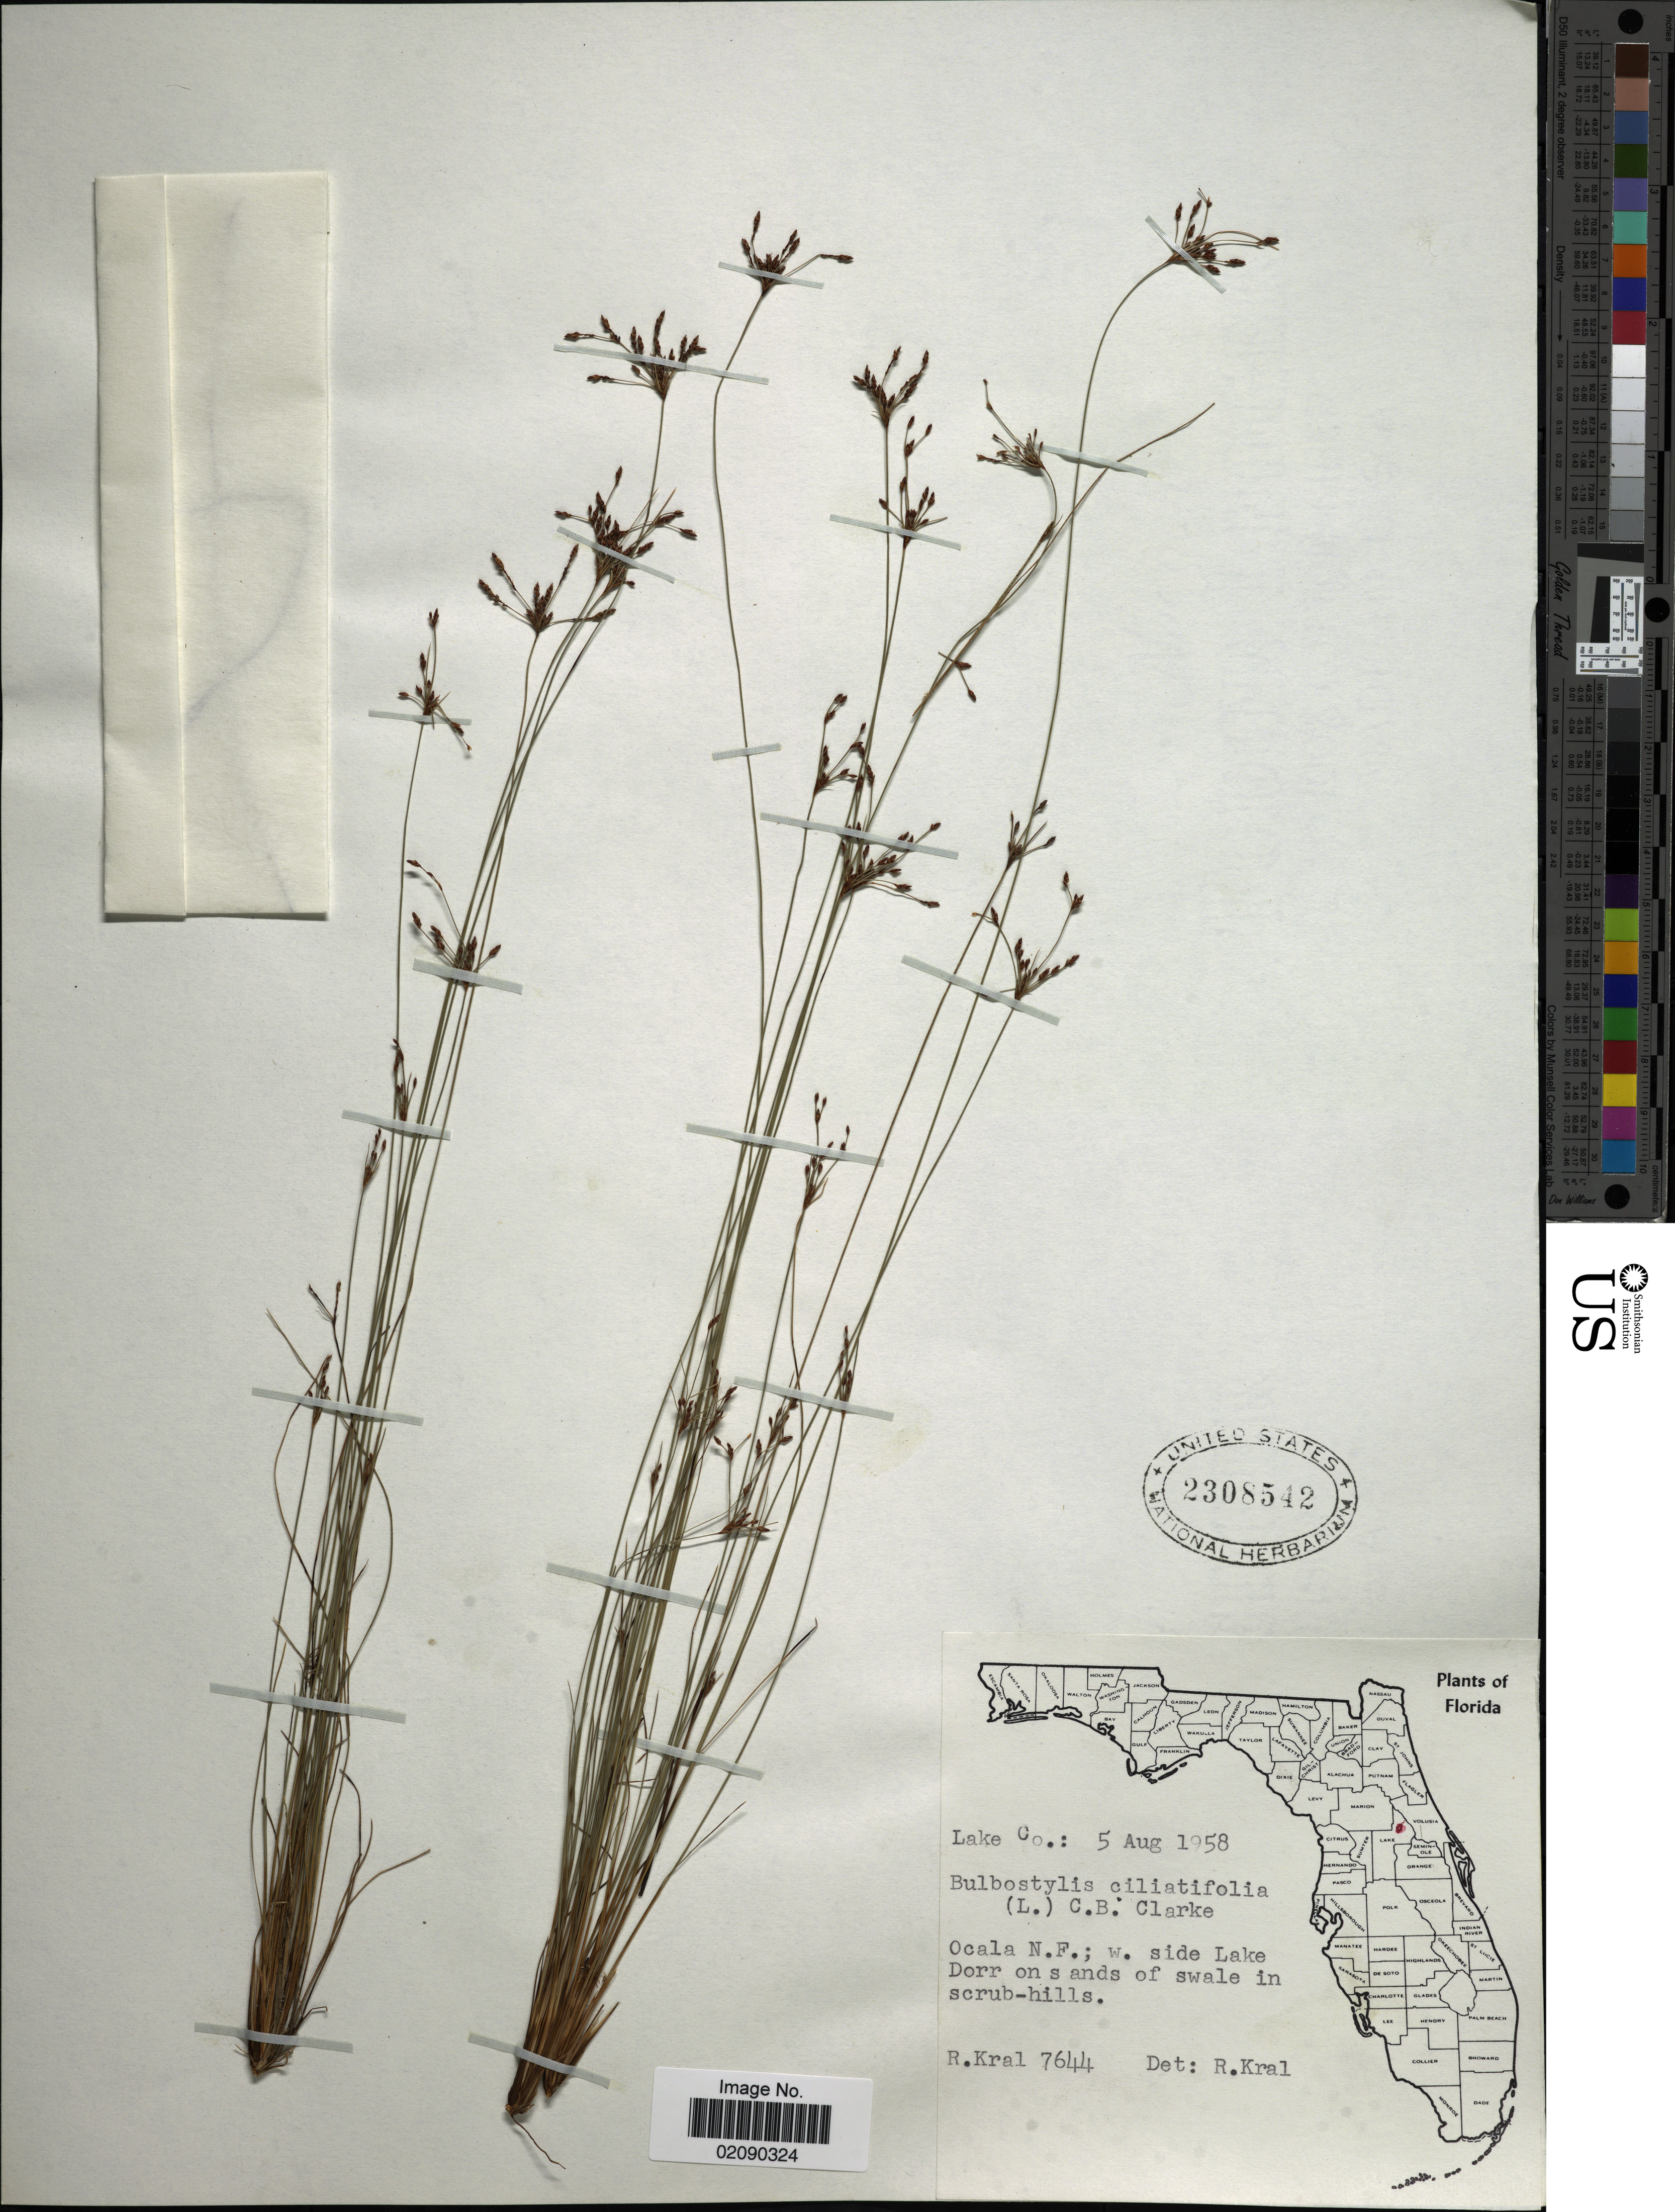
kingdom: Plantae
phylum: Tracheophyta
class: Liliopsida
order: Poales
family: Cyperaceae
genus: Bulbostylis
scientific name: Bulbostylis ciliatifolia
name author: (Elliott) Fernald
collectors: R. Kral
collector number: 7644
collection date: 1958-08-05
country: United States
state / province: Florida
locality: Lake Co. Ocala N.F.; w. side Lake Dorr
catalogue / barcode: US 2308542